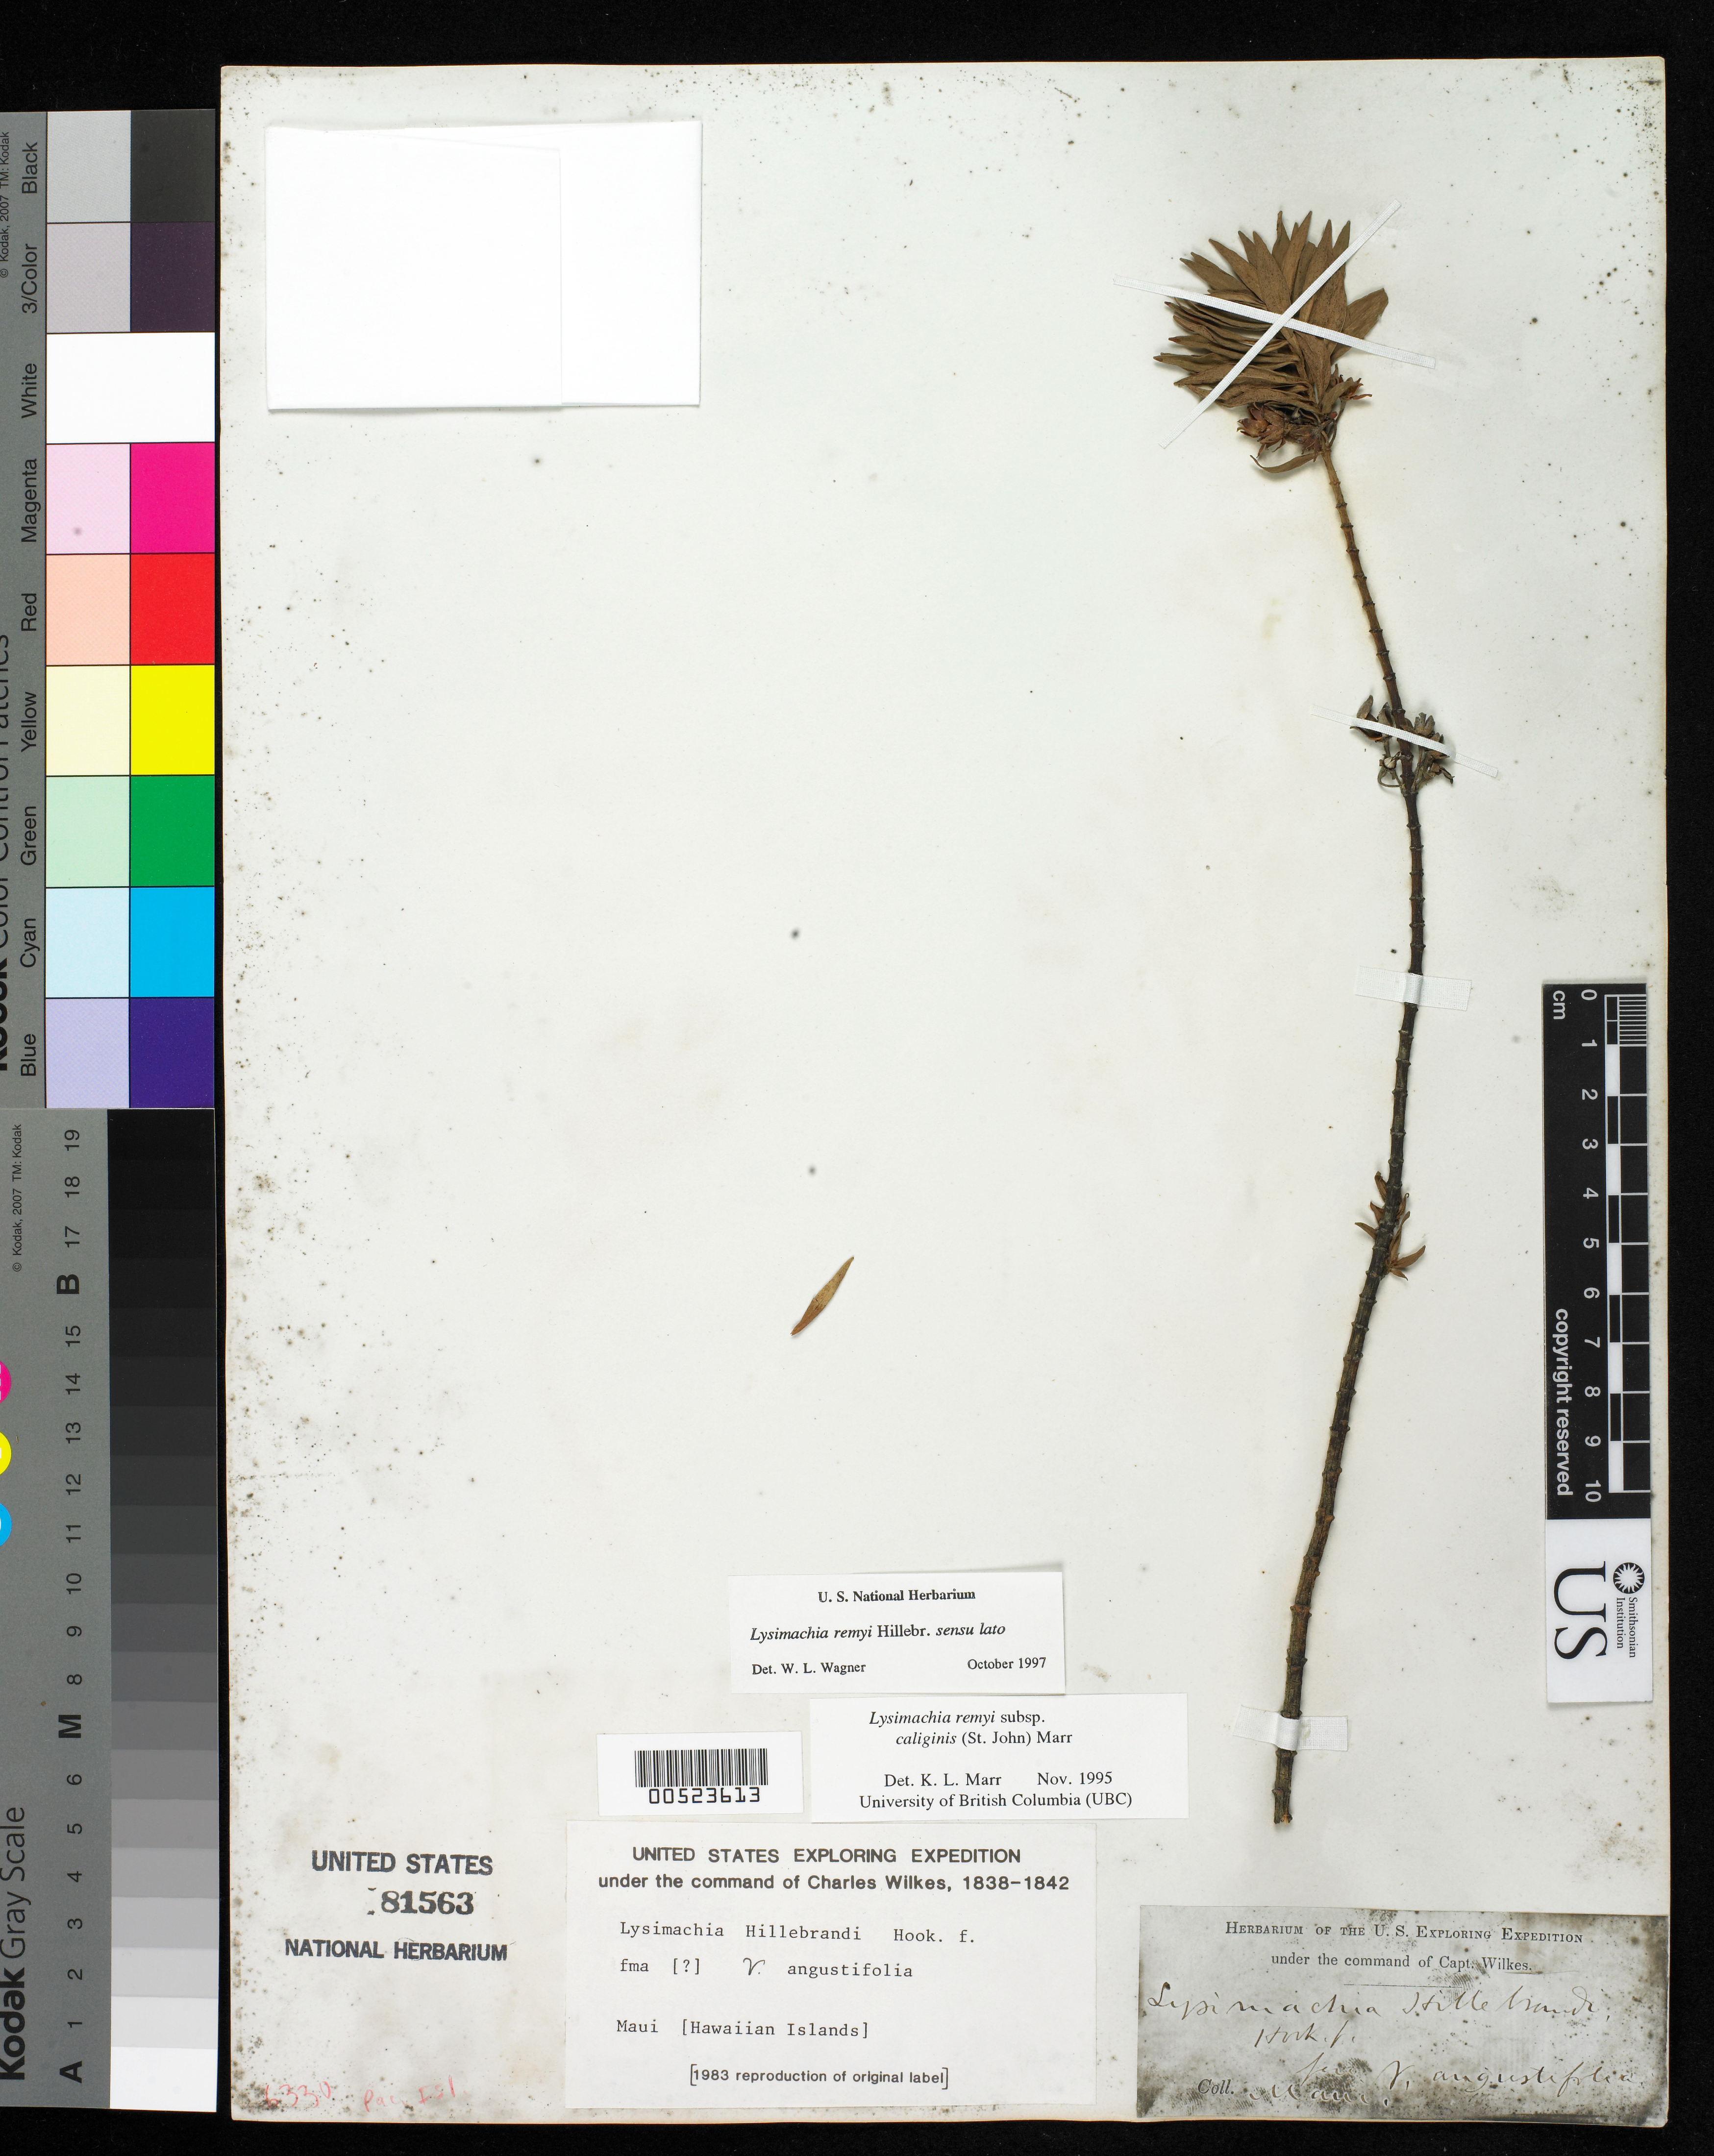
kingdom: Plantae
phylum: Tracheophyta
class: Magnoliopsida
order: Ericales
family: Primulaceae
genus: Lysimachia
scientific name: Lysimachia remyi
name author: Hillebr.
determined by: Wagner, W. L., (BOT), Smithsonian Institution - National Museum of Natural History (UNITED STATES)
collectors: Wilkes Explor. Exped.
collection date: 1838/1842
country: United States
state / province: Hawaii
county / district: Maui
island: Maui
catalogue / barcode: US 81563